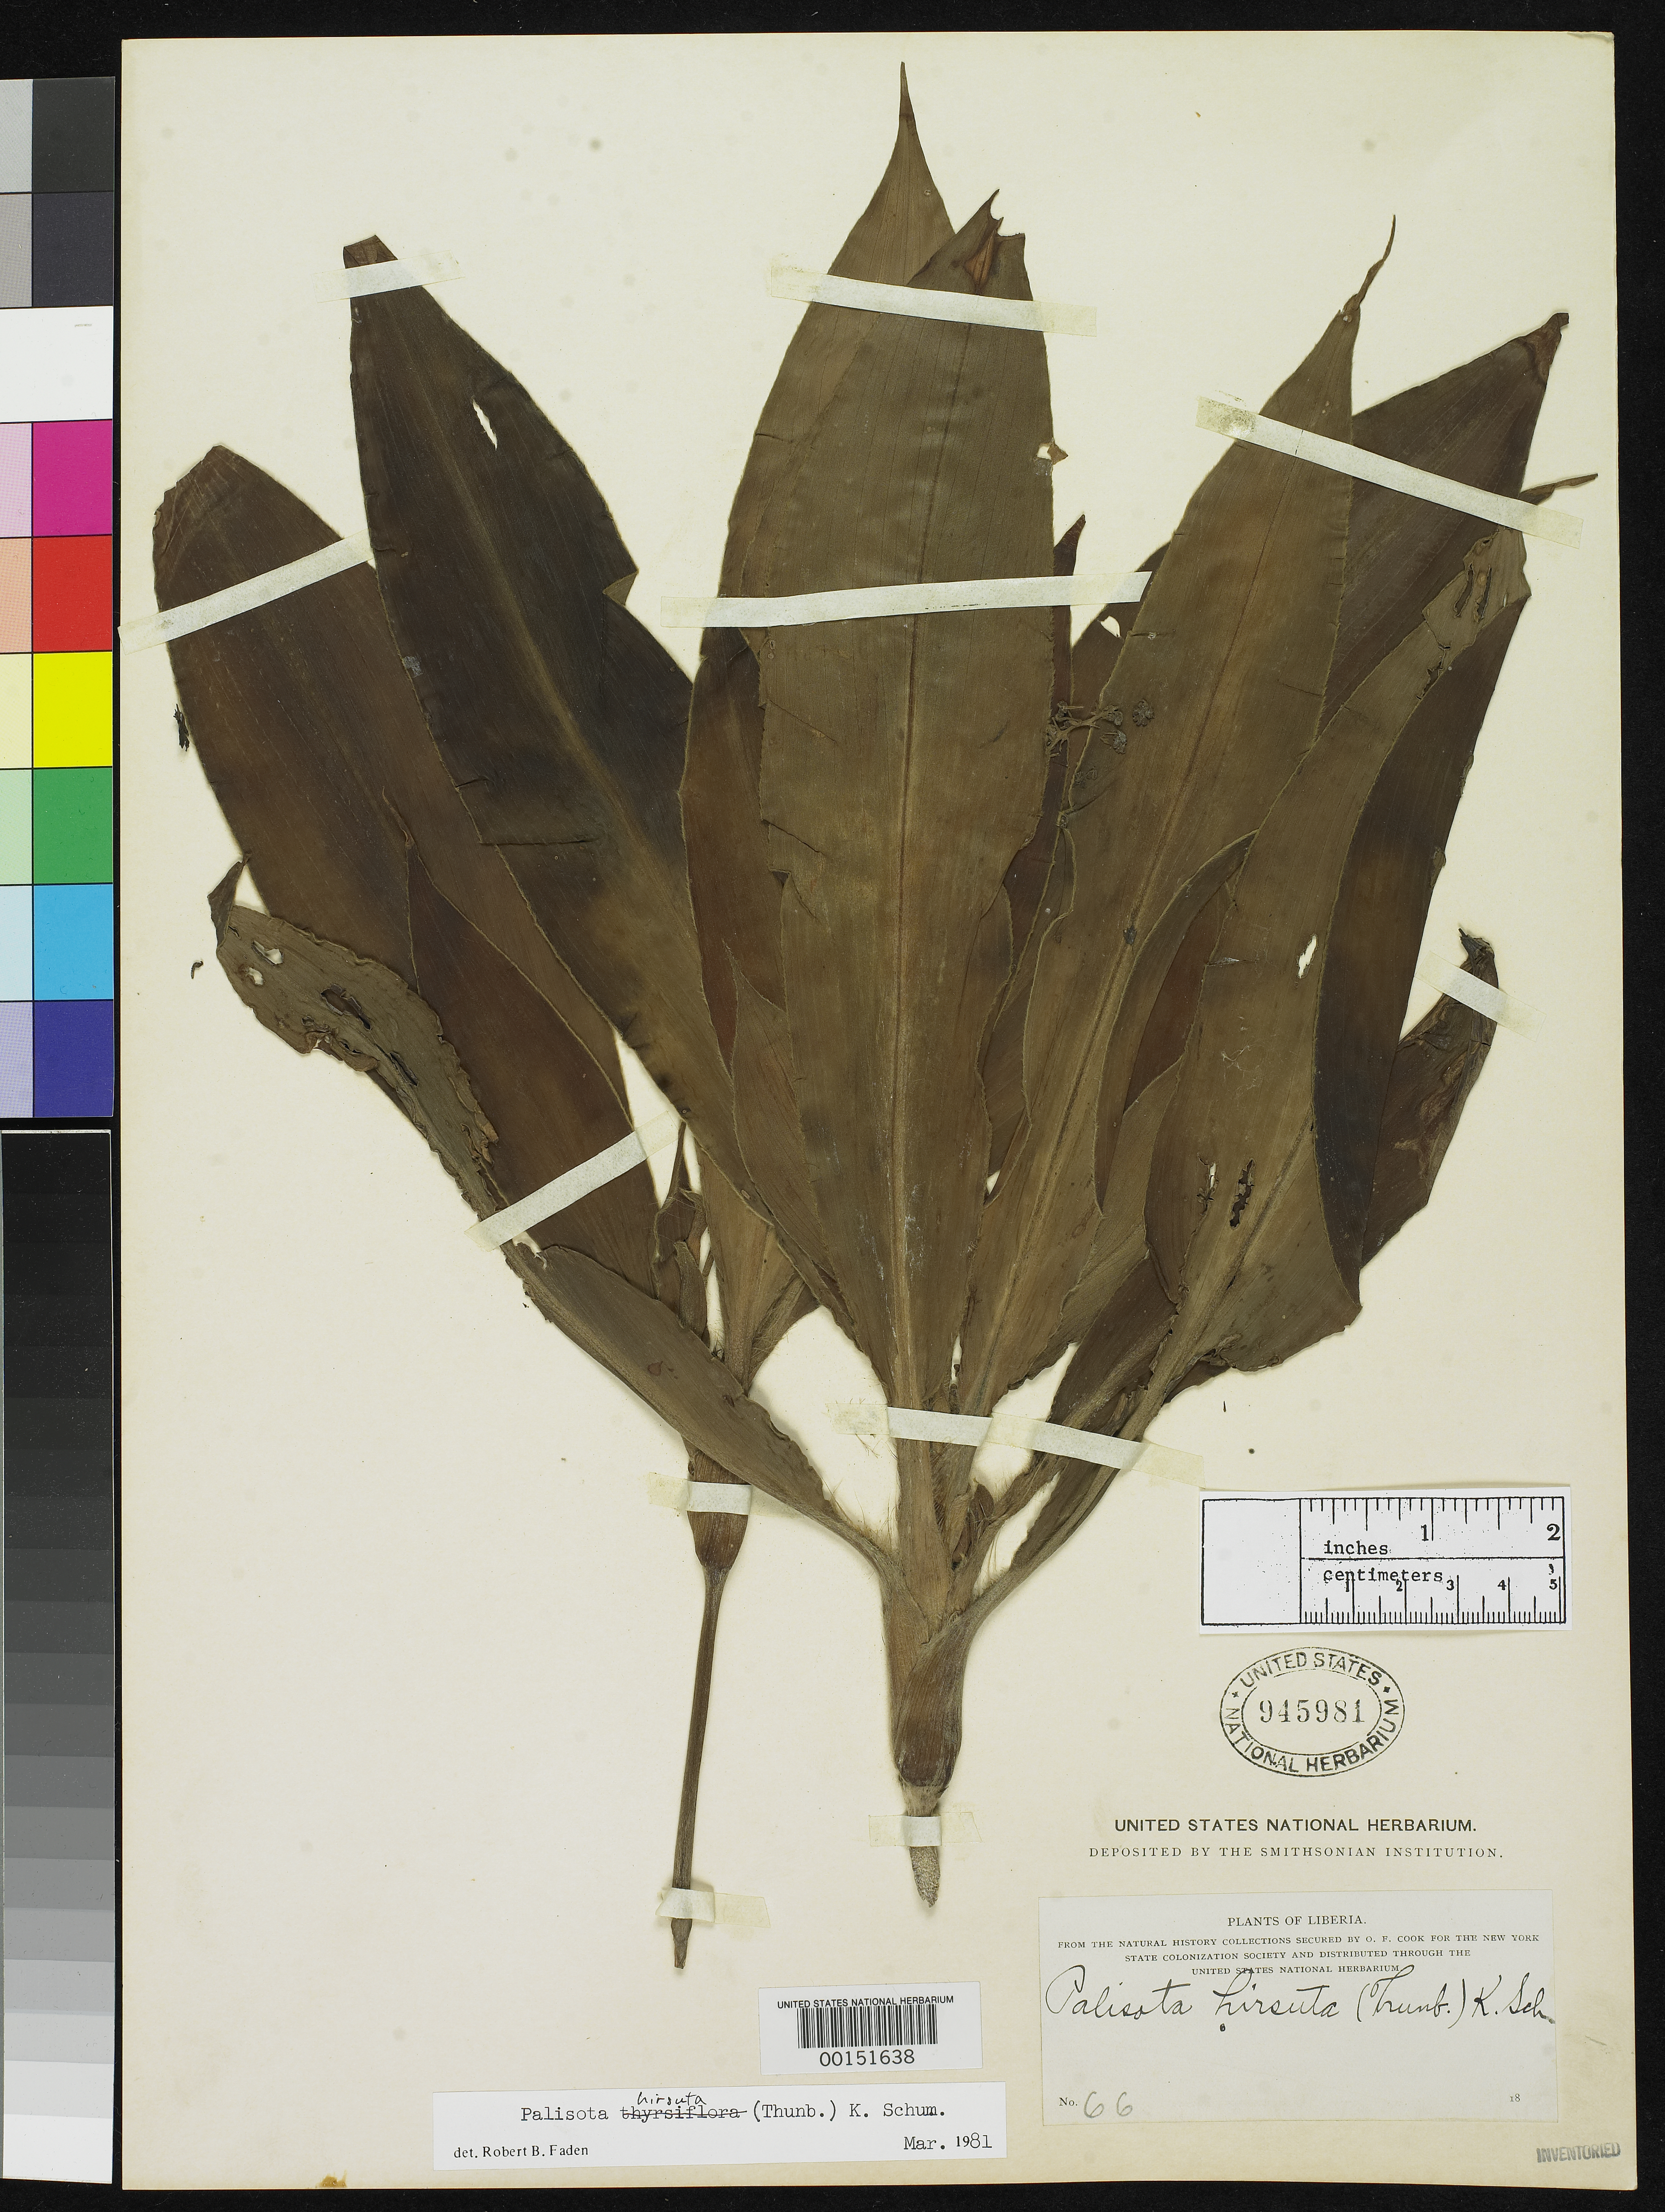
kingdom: Plantae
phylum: Tracheophyta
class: Liliopsida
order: Commelinales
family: Commelinaceae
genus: Palisota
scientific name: Palisota hirsuta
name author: (Thunb.) K. Schum.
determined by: Faden, Robert B., (US), Smithsonian Institution - National Museum of Natural History (UNITED STATES)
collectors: F. Straub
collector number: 66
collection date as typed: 18--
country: Liberia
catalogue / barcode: US 945981